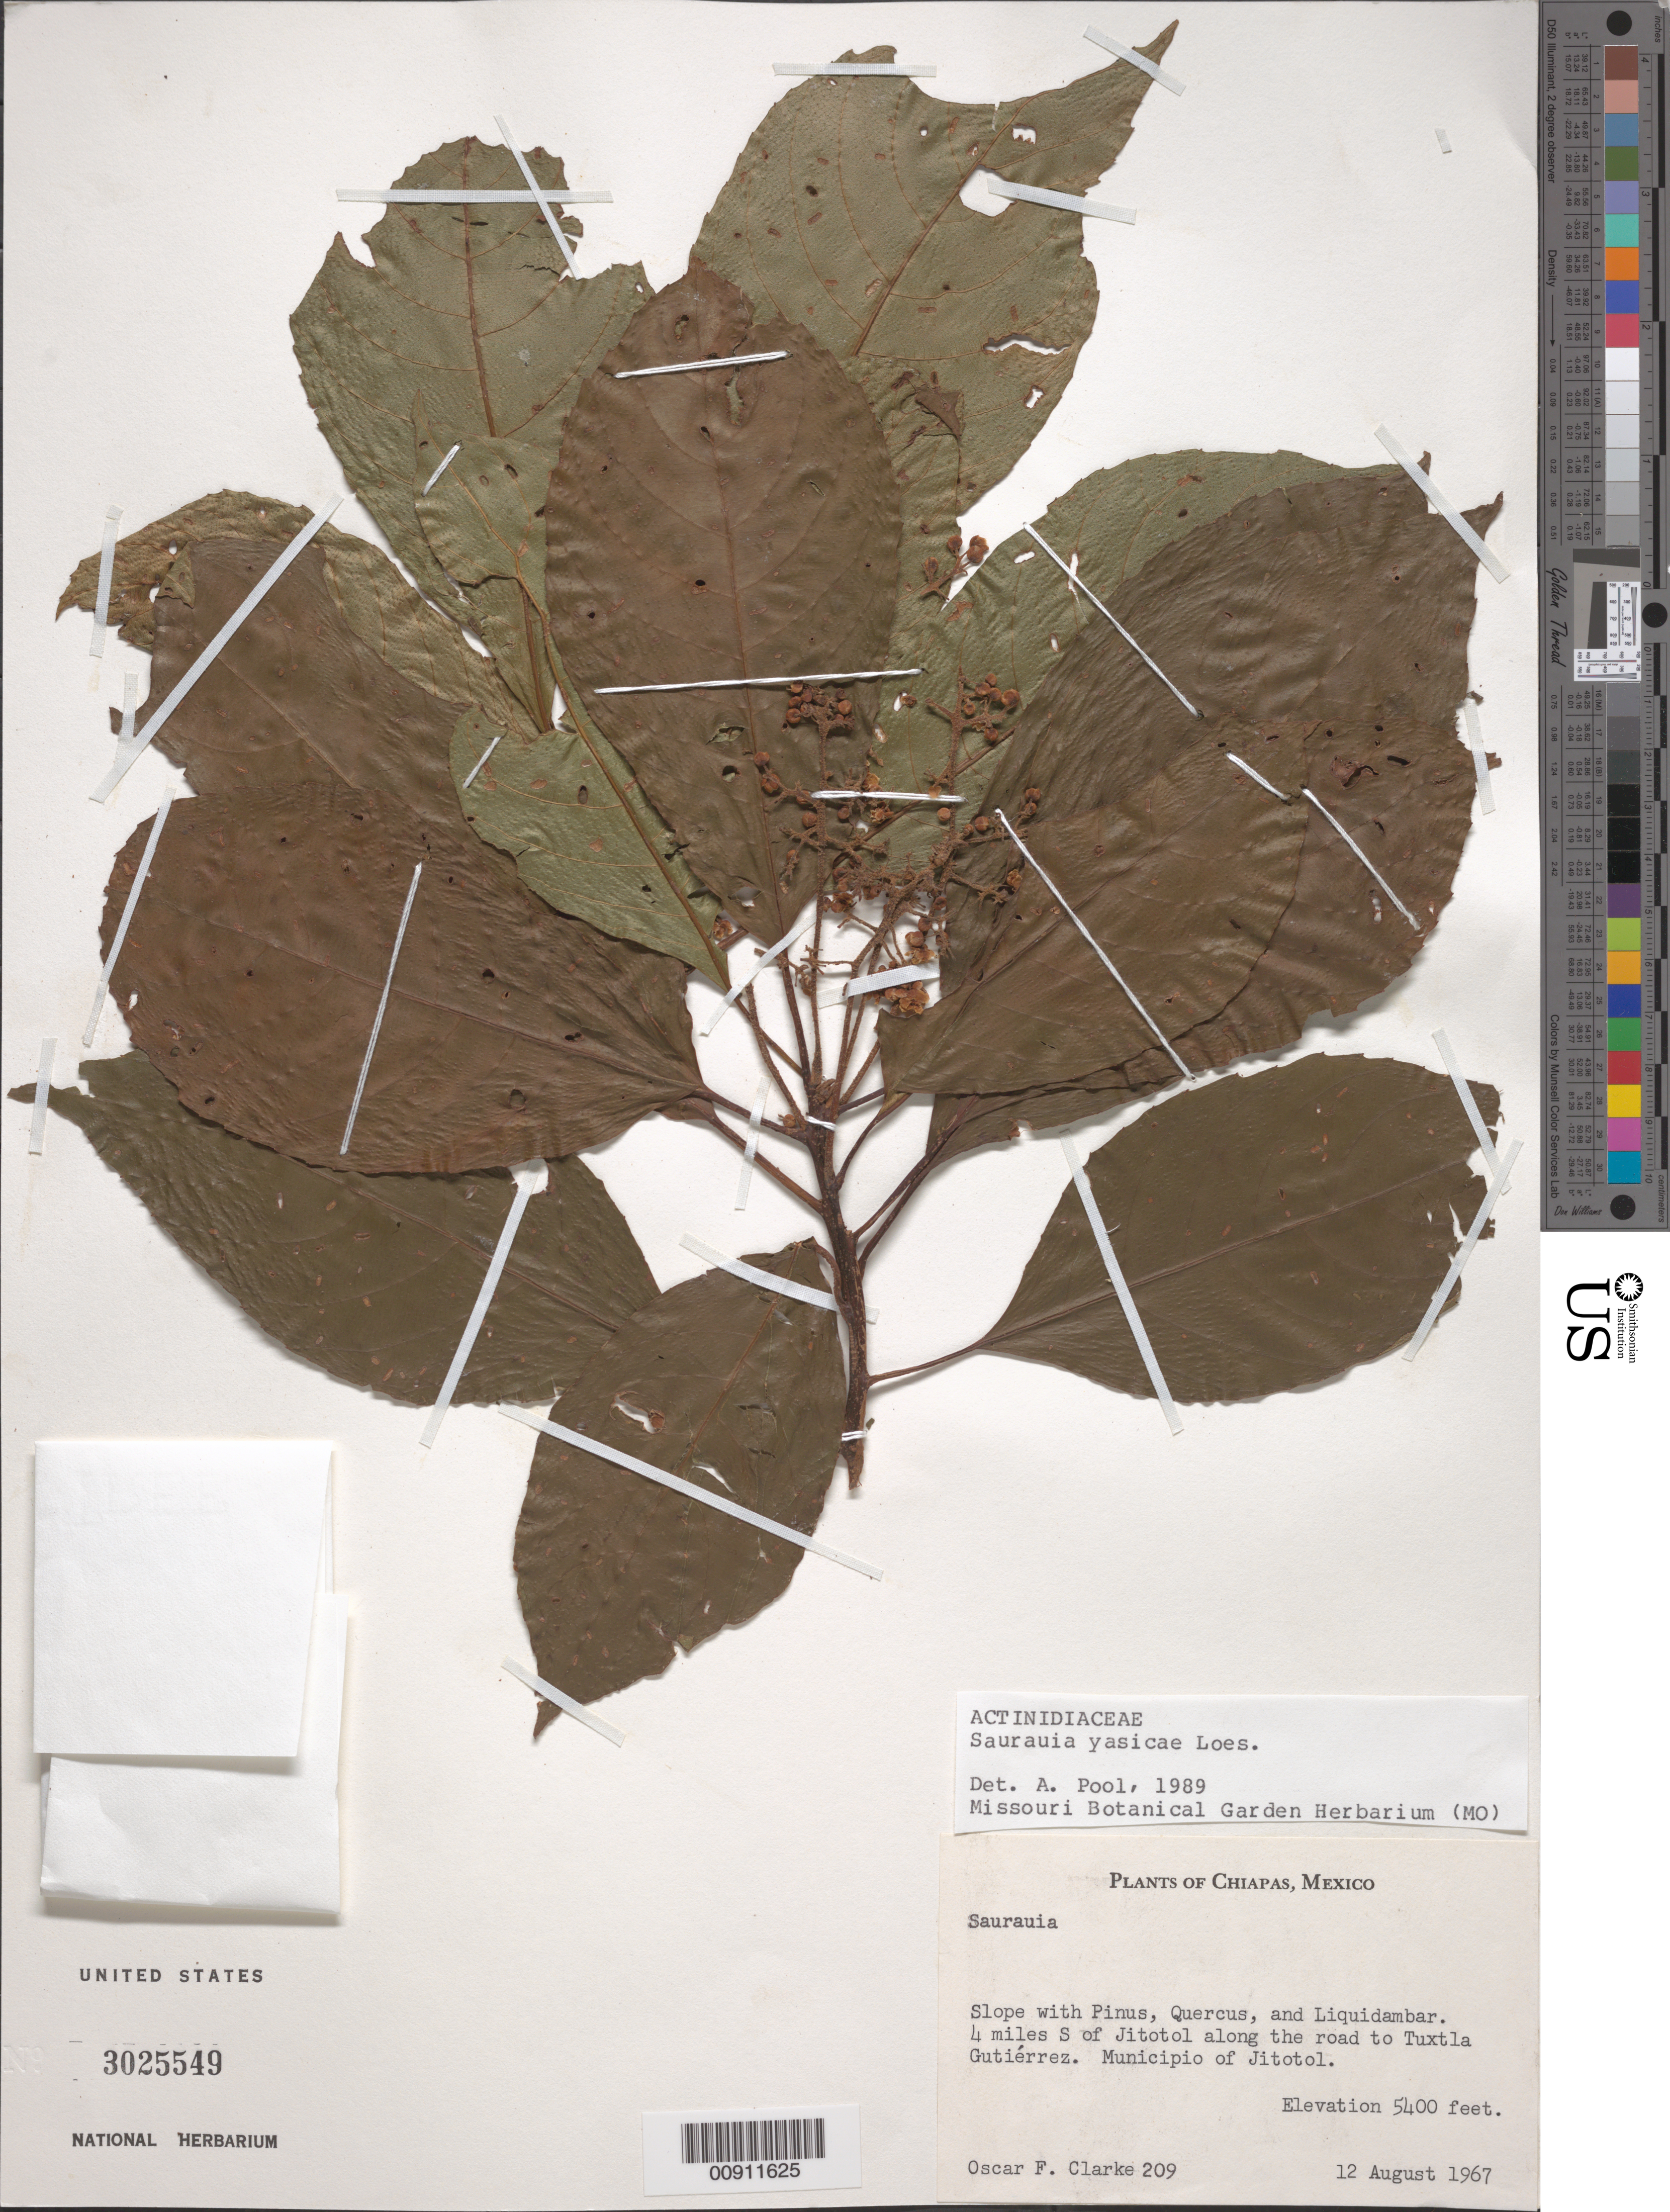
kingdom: Plantae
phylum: Tracheophyta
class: Magnoliopsida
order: Ericales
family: Actinidiaceae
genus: Saurauia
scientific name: Saurauia yasicae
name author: Loes.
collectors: O. F. Clarke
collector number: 209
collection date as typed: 12 Aug 1967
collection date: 1967-08-12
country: Mexico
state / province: Chiapas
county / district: Jitotol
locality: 4 miles S of Jitotol along the road to Tuxtla Gutiérrez. Municipio of Jitotol, Chiapas.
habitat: Slope with Pinus, Quercus, and Liquidambar.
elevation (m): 1646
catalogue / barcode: US 3025549